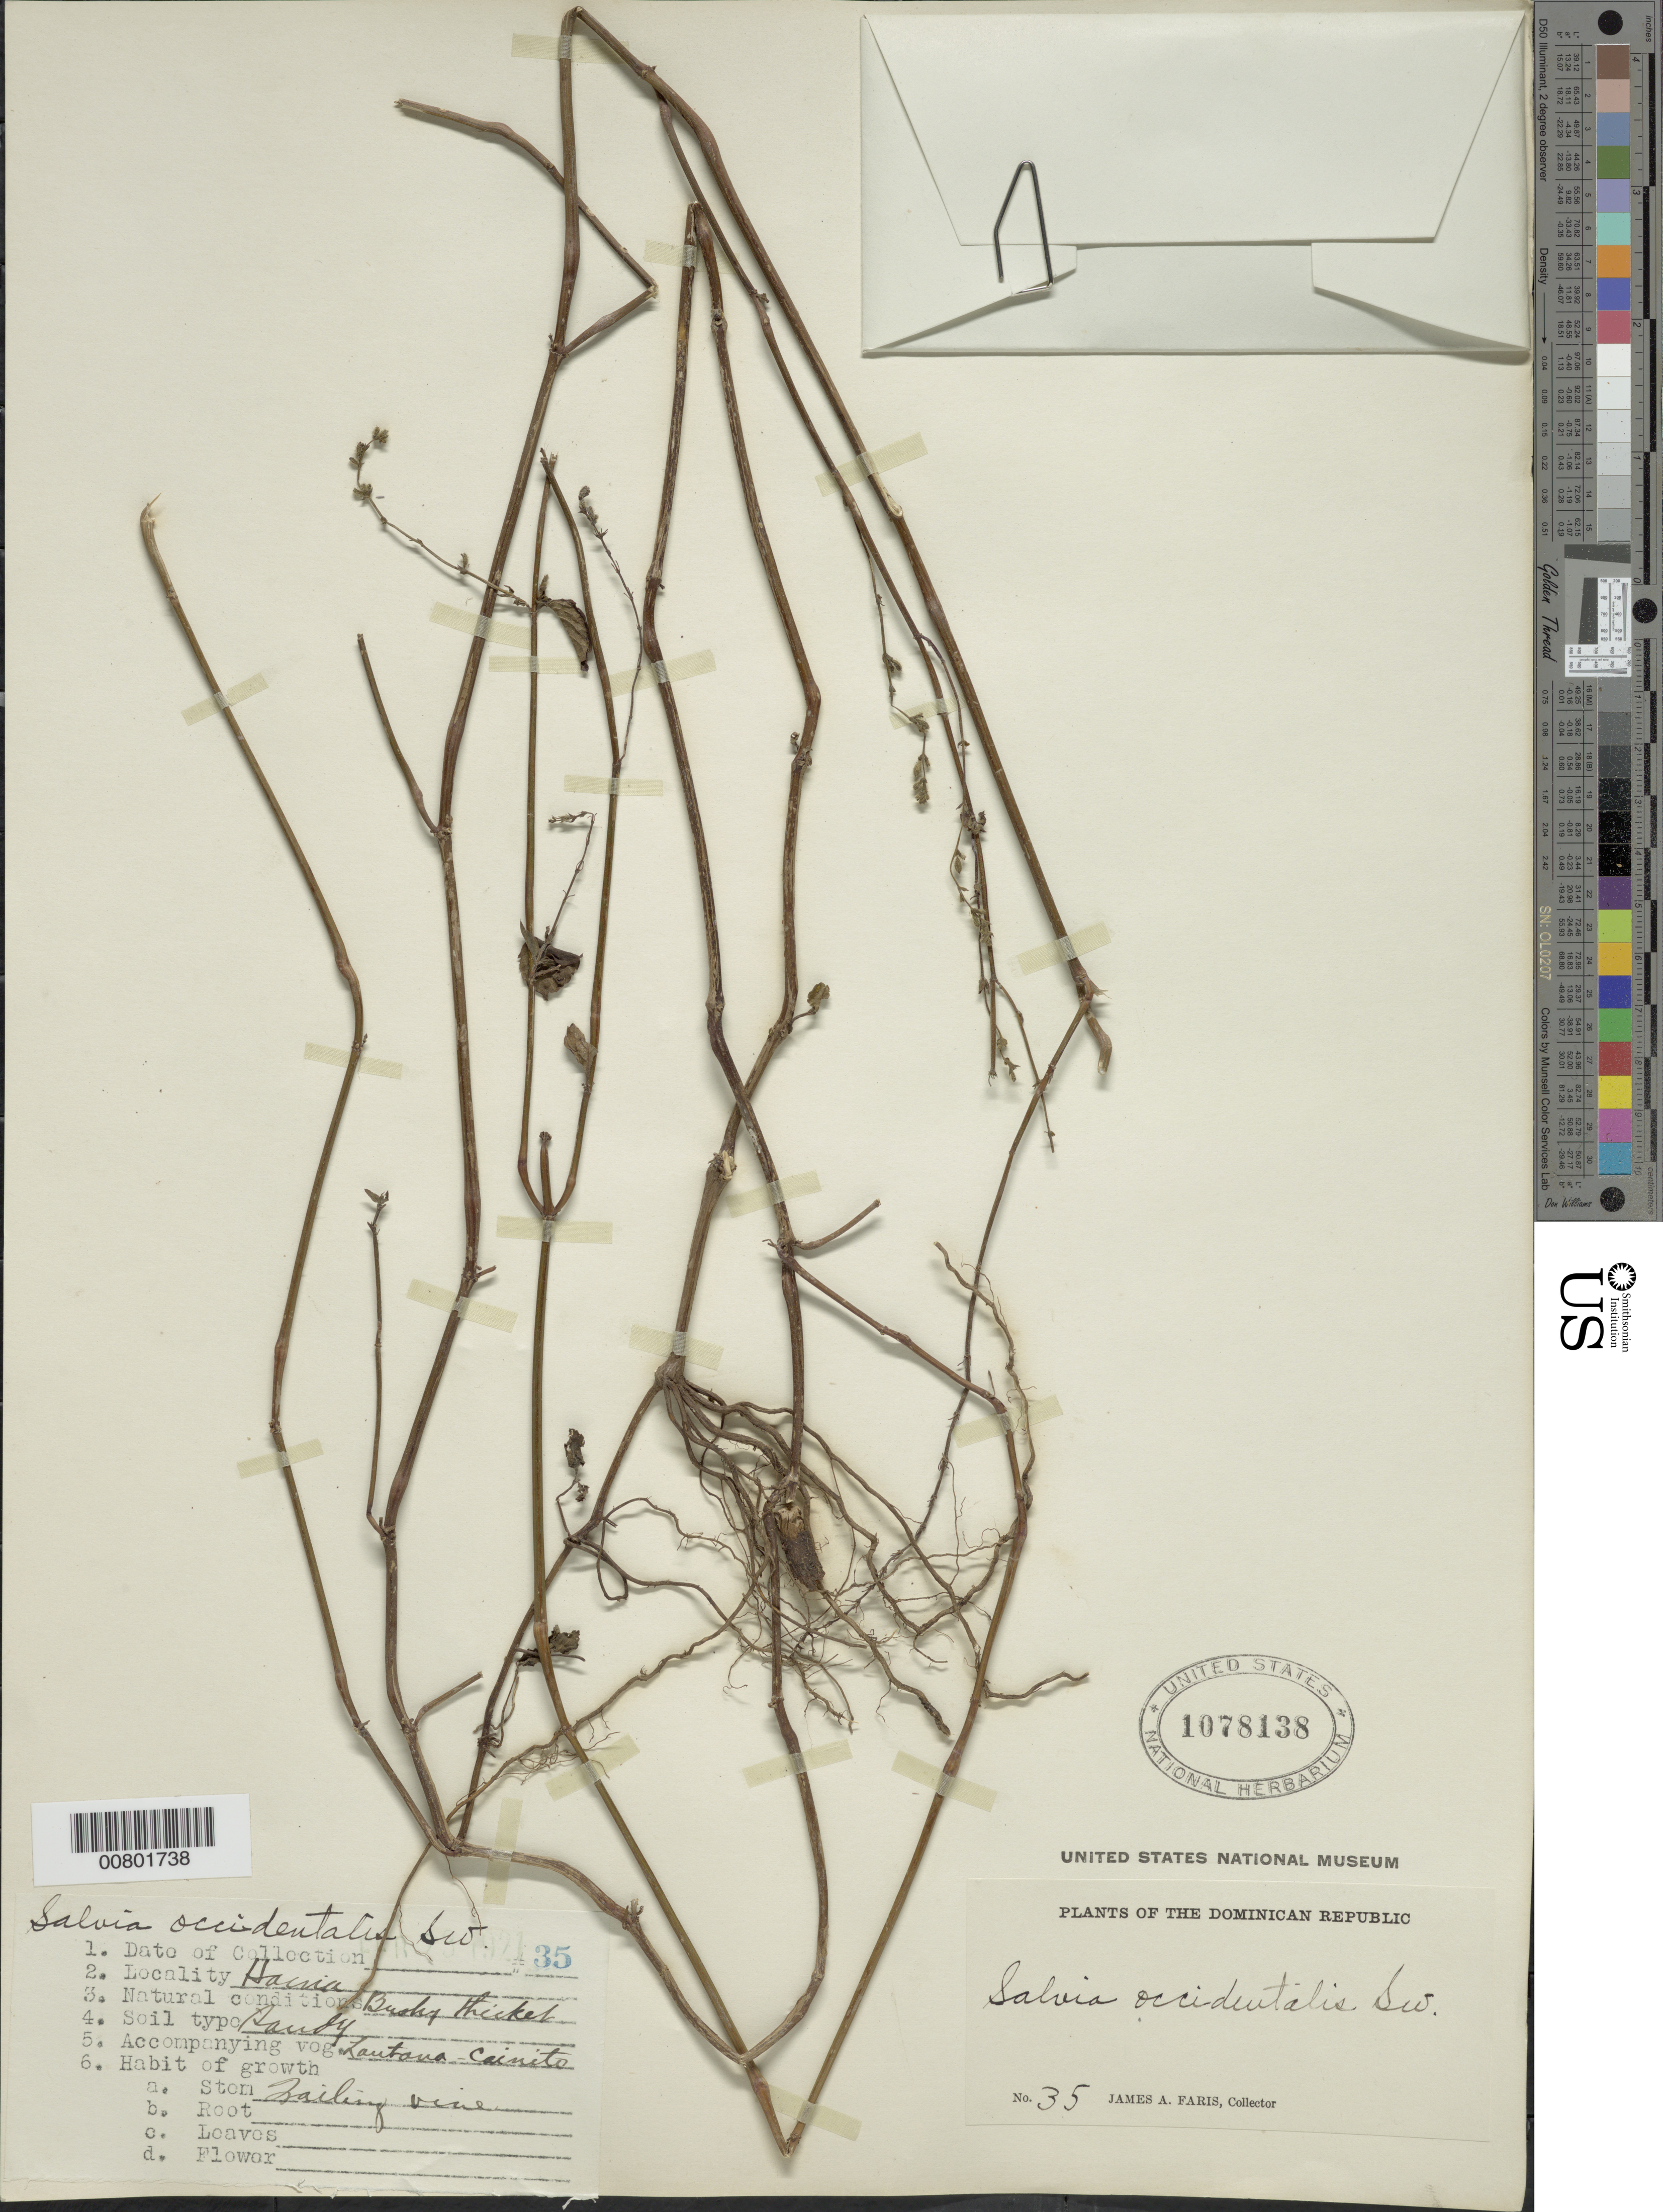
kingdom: Plantae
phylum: Tracheophyta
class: Magnoliopsida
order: Lamiales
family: Lamiaceae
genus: Salvia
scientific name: Salvia occidentalis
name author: Sw.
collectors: J. Faris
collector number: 35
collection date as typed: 23 Feb 1921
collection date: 1921-02-23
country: Dominican Republic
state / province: San Cristóbal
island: Hispaniola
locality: Haina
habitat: In bushy thickets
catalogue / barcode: US 1078138